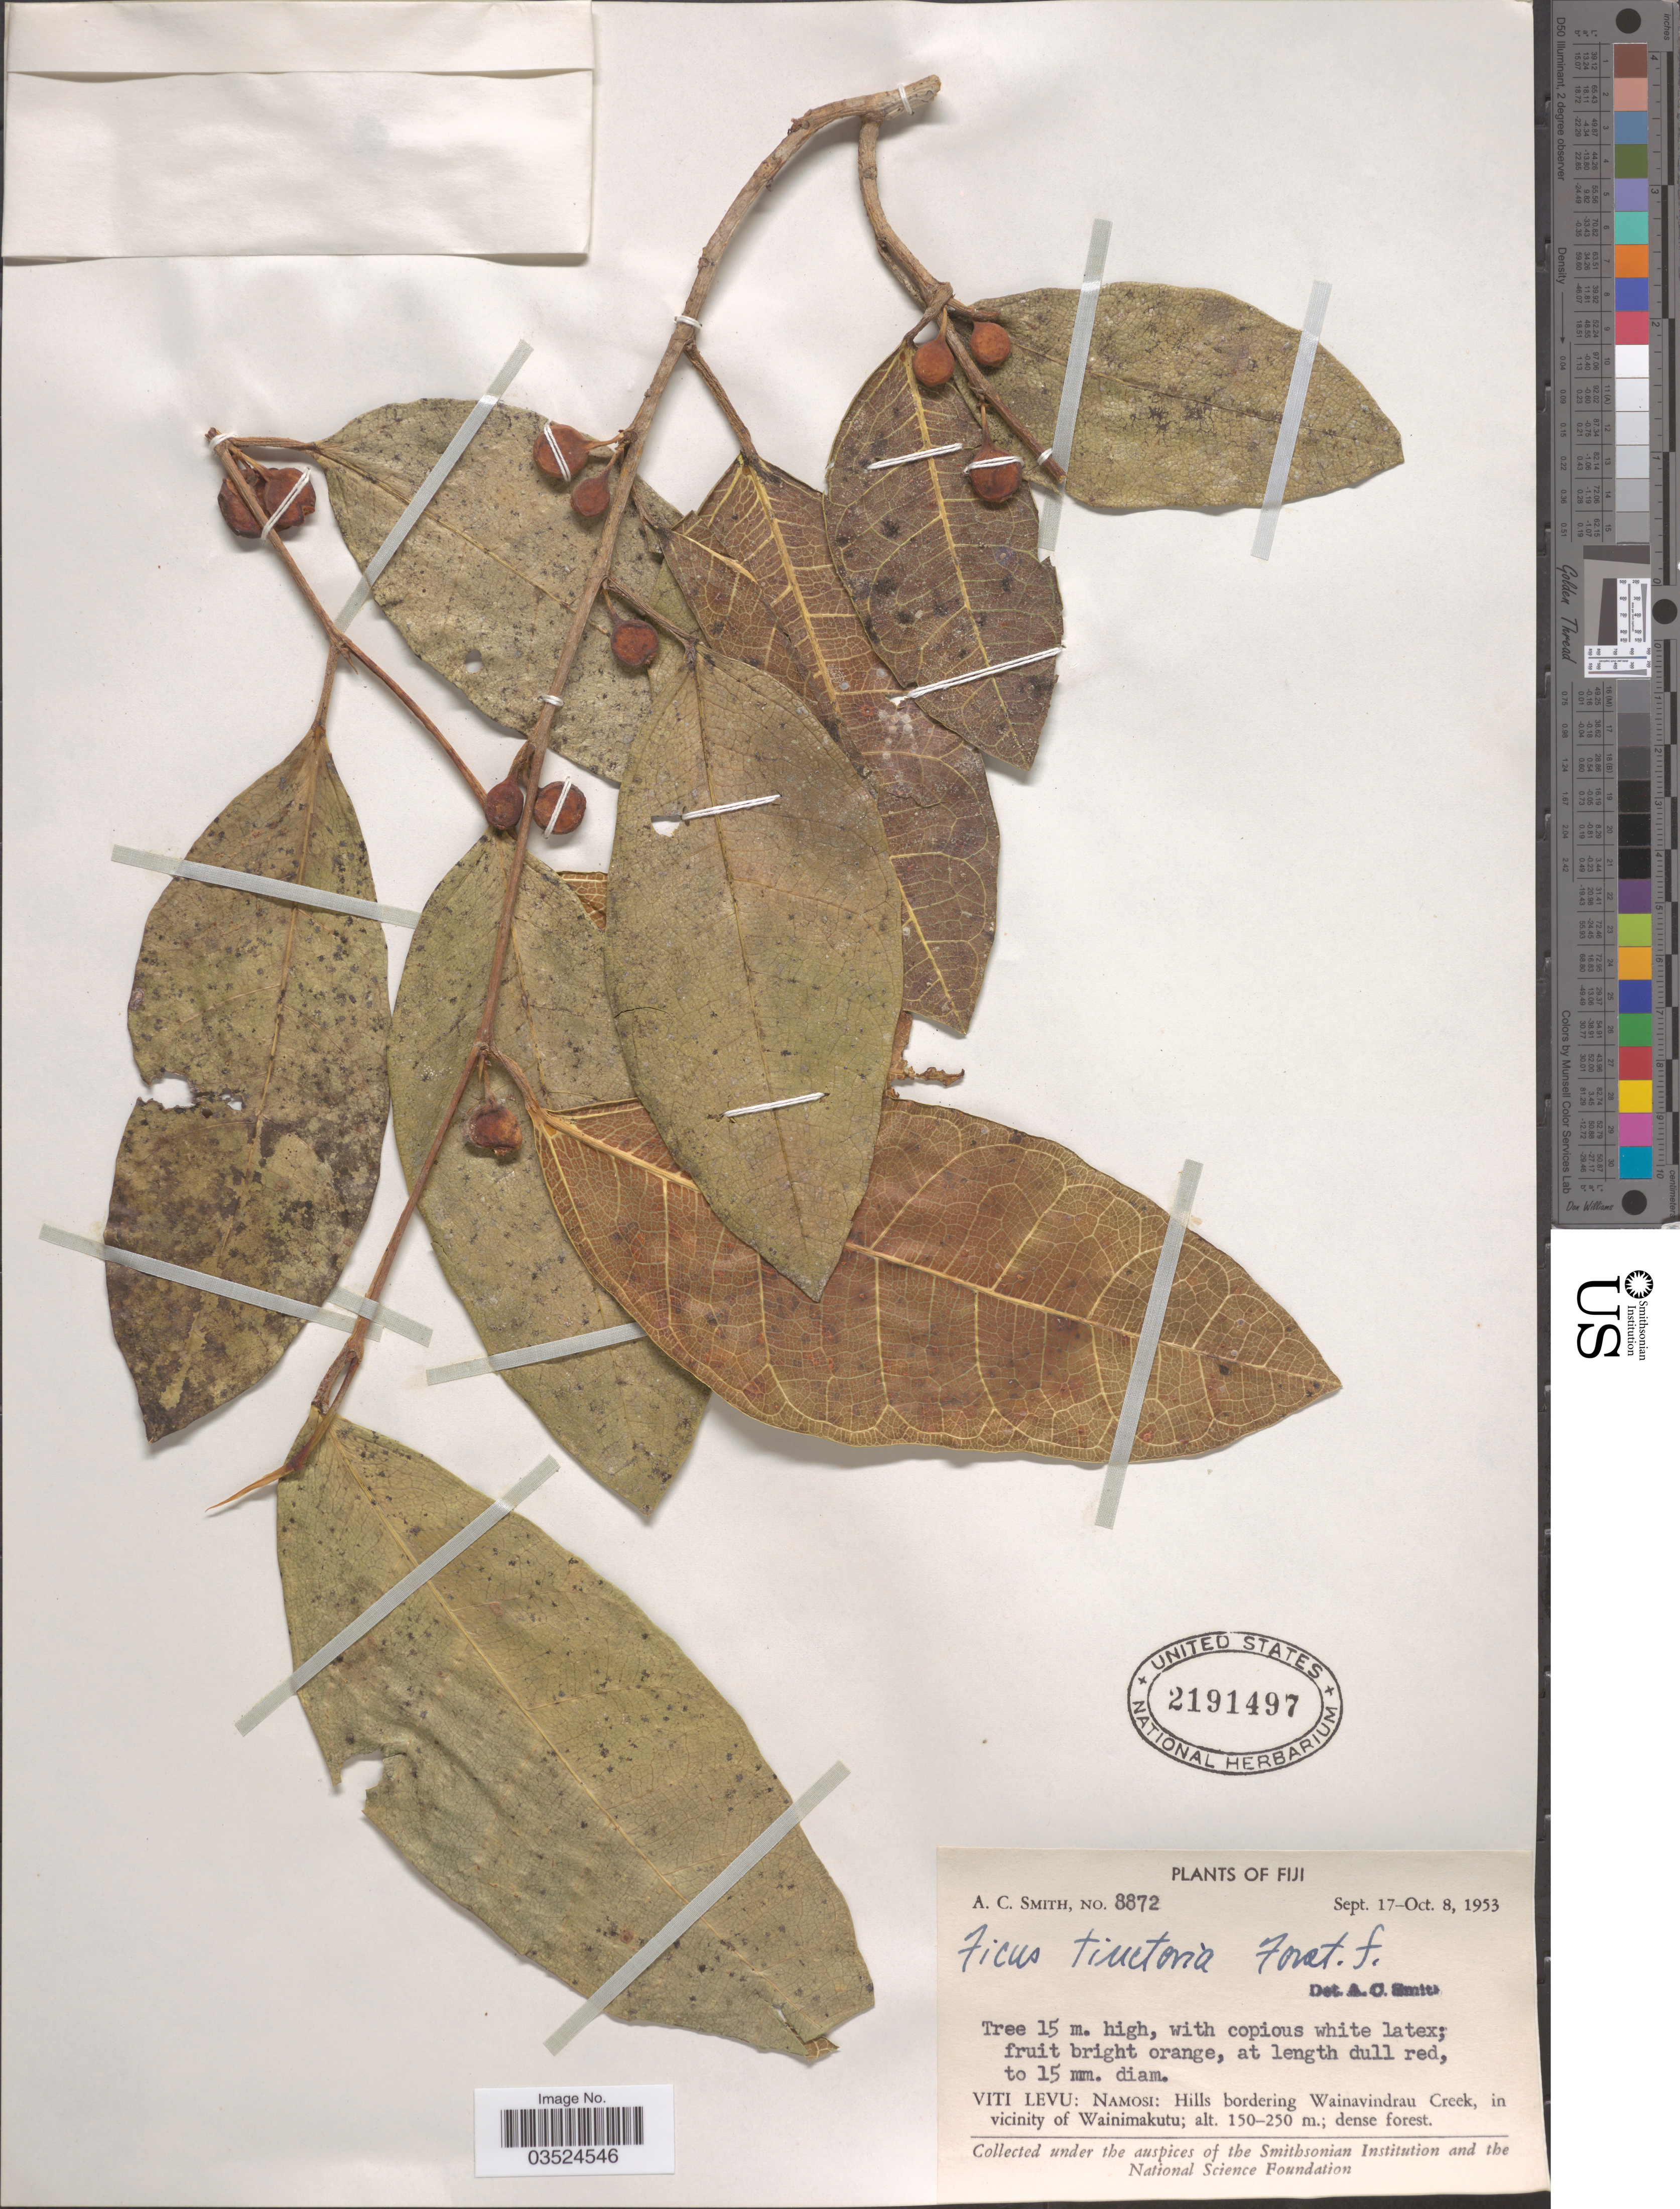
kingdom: Plantae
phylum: Tracheophyta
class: Magnoliopsida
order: Rosales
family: Moraceae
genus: Ficus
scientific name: Ficus tinctoria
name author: G. Forst.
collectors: A. C. Smith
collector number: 8872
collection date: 1953-09-17/1953-10-08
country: Fiji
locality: Viti Levu: Namosi: Hills bordering Wainavindrau Creek, in vicinity of Wainimakutu.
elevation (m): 150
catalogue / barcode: US 2191497